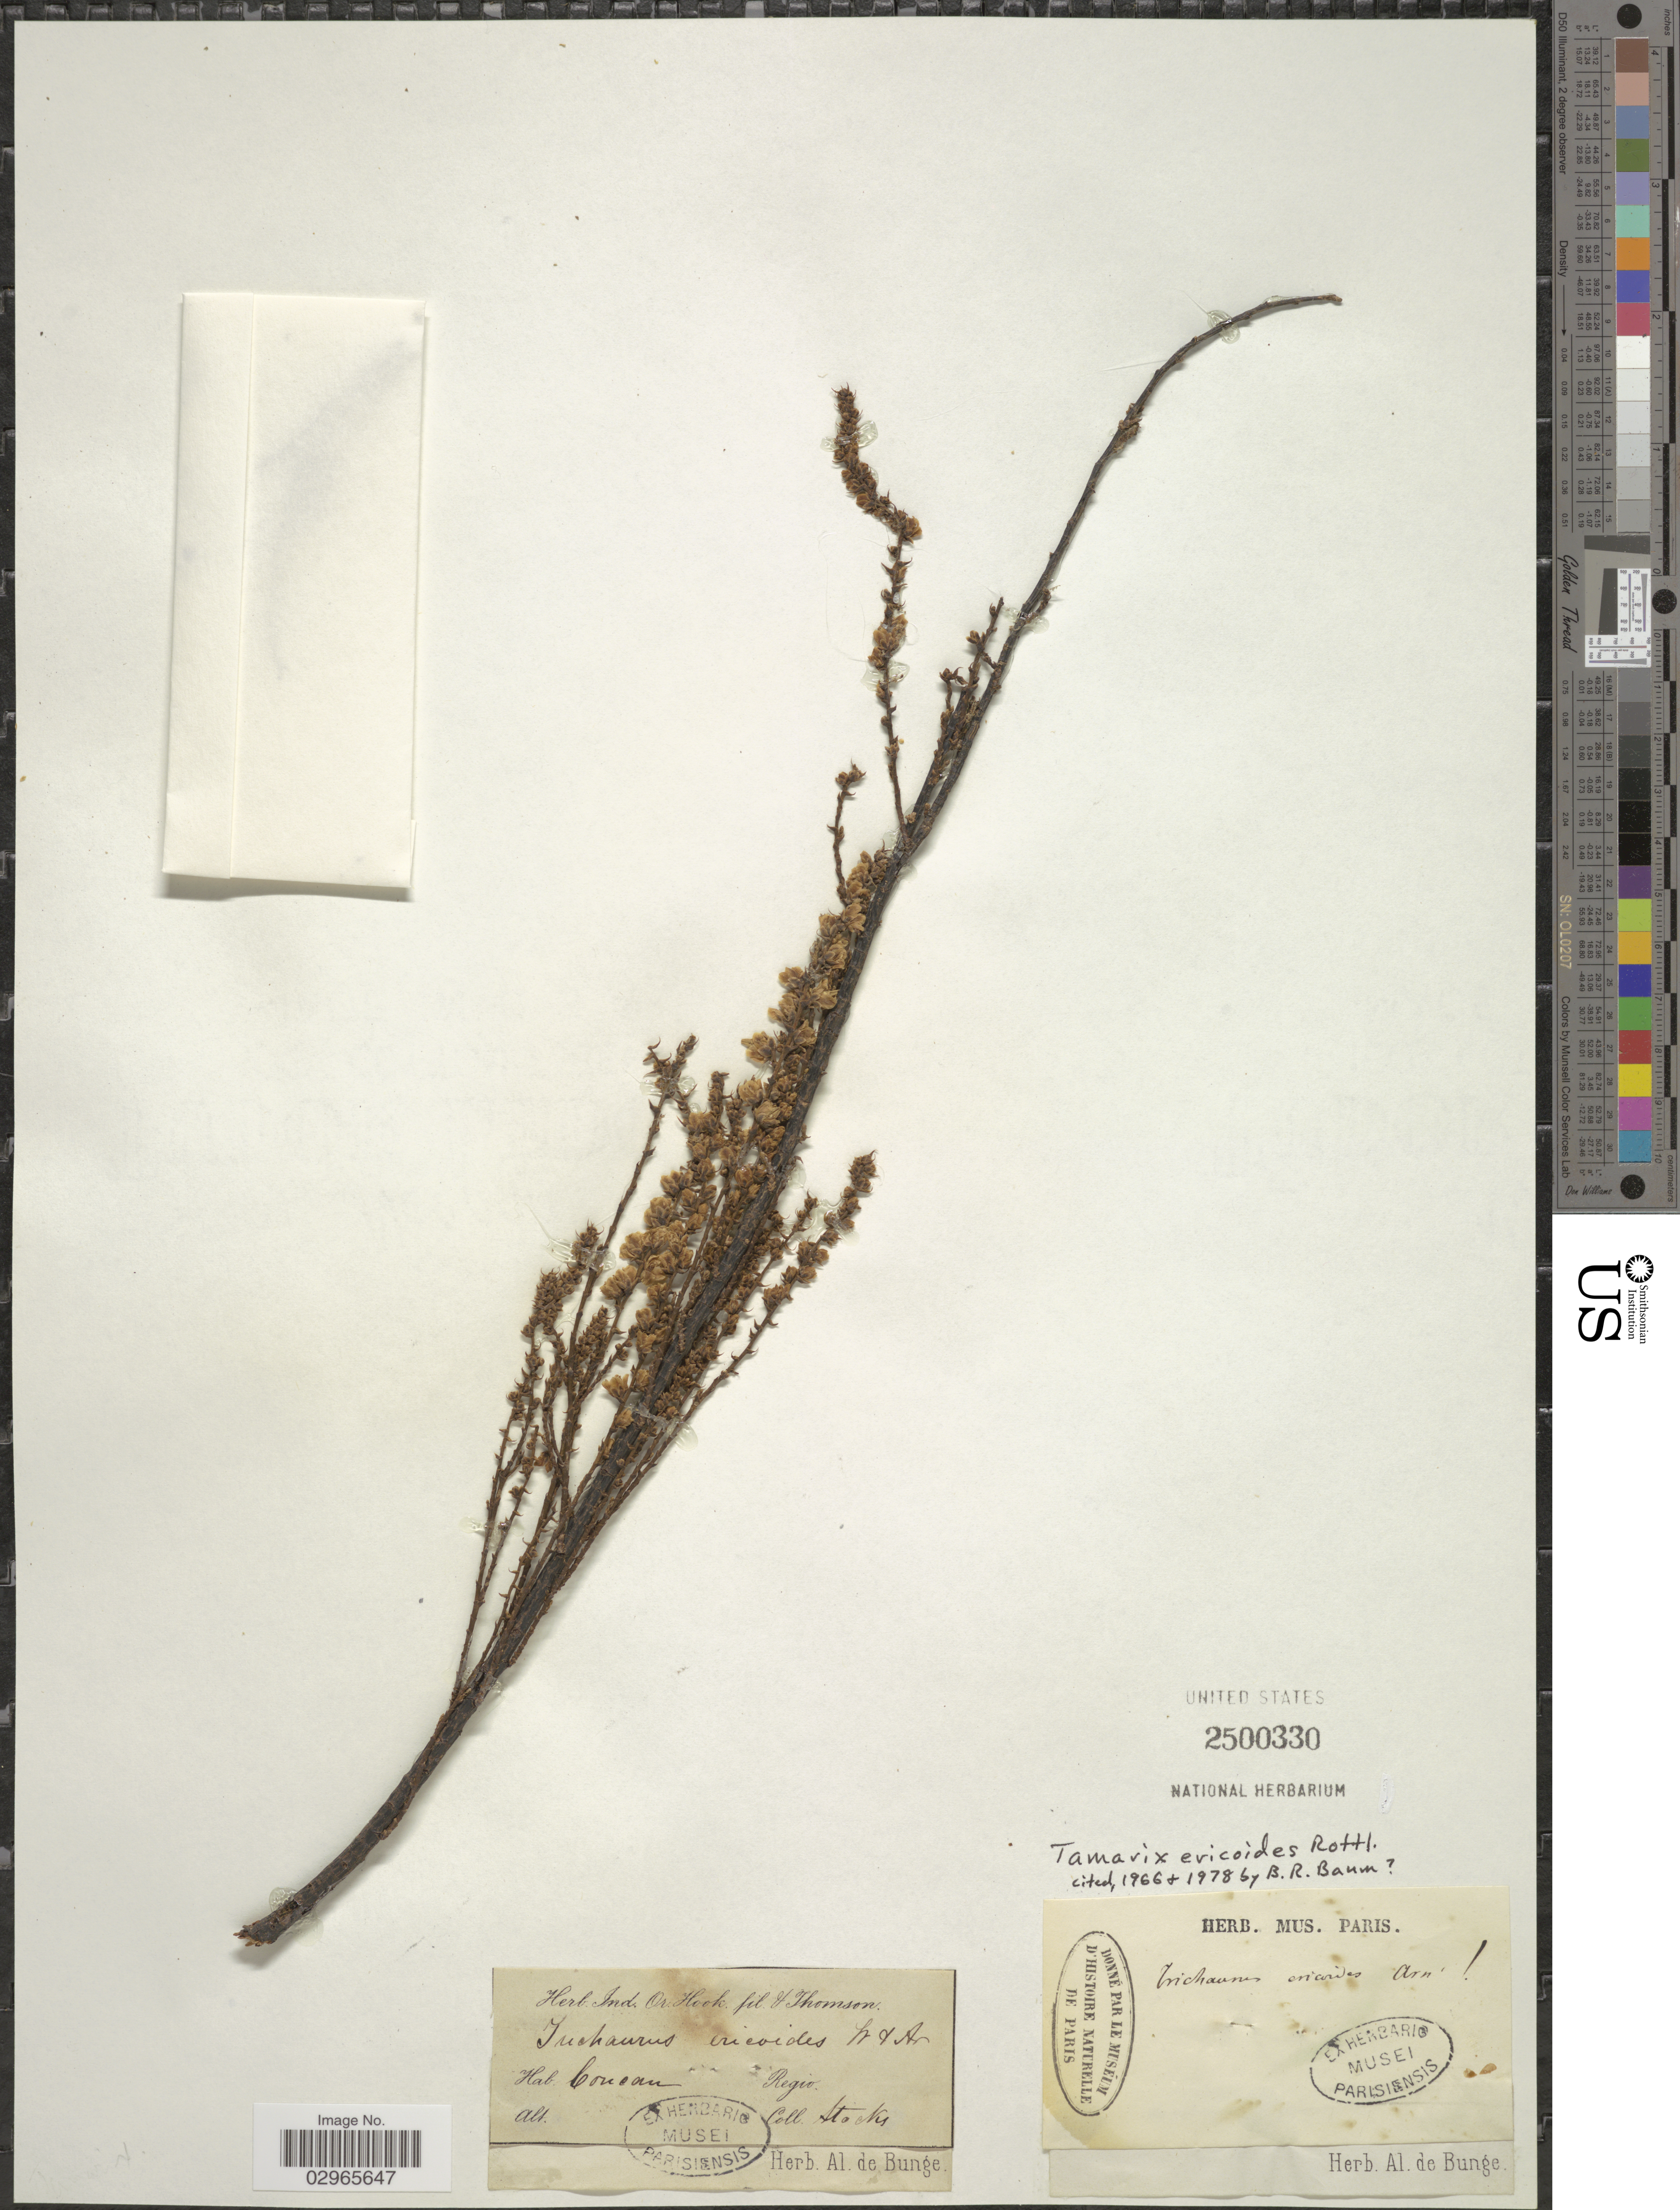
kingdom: Plantae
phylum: Tracheophyta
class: Magnoliopsida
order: Caryophyllales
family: Tamaricaceae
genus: Tamarix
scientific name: Tamarix ericoides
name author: Rottler & Willd.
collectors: Stocks, --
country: India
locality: Concan.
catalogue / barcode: US 2500330